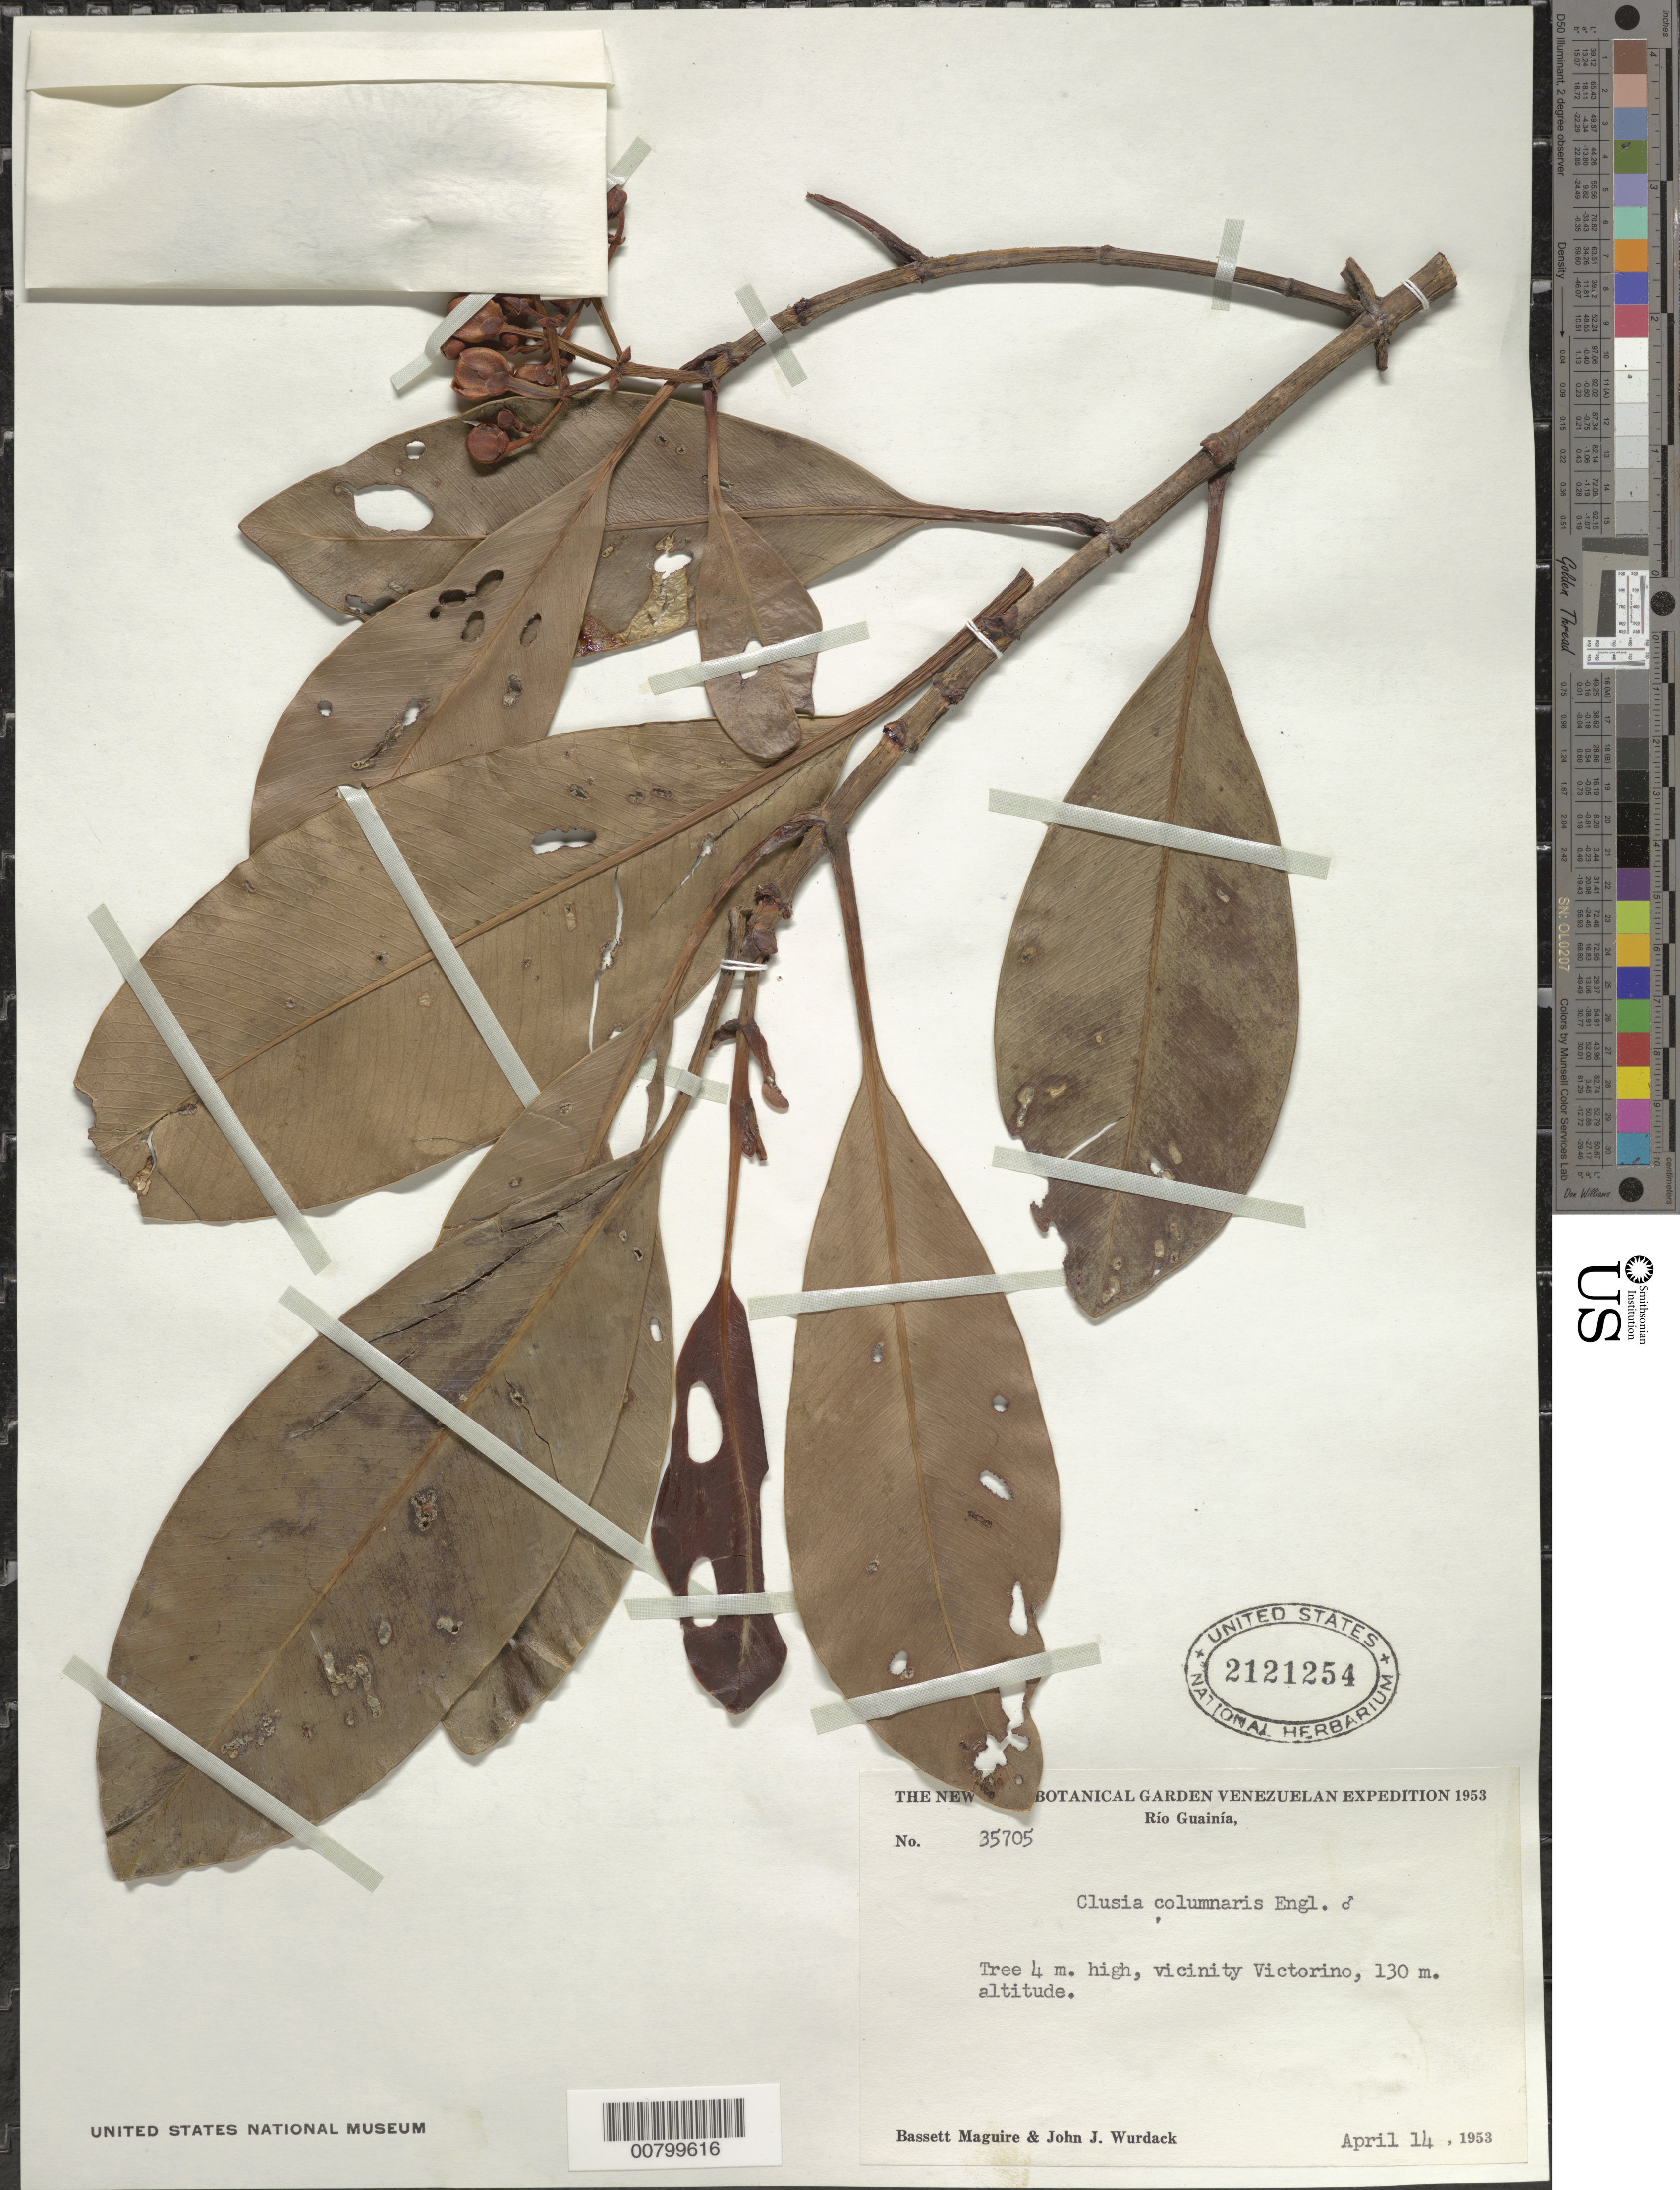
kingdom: Plantae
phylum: Tracheophyta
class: Magnoliopsida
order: Malpighiales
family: Clusiaceae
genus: Clusia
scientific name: Clusia columnaris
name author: Engl.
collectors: B. Maguire & J. J. Wurdack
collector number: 35705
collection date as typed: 14-Apr-53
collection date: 1953-04-14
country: Venezuela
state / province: Amazonas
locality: Río Guainía, Victorino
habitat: Sabanita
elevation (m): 130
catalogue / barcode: US 2121254